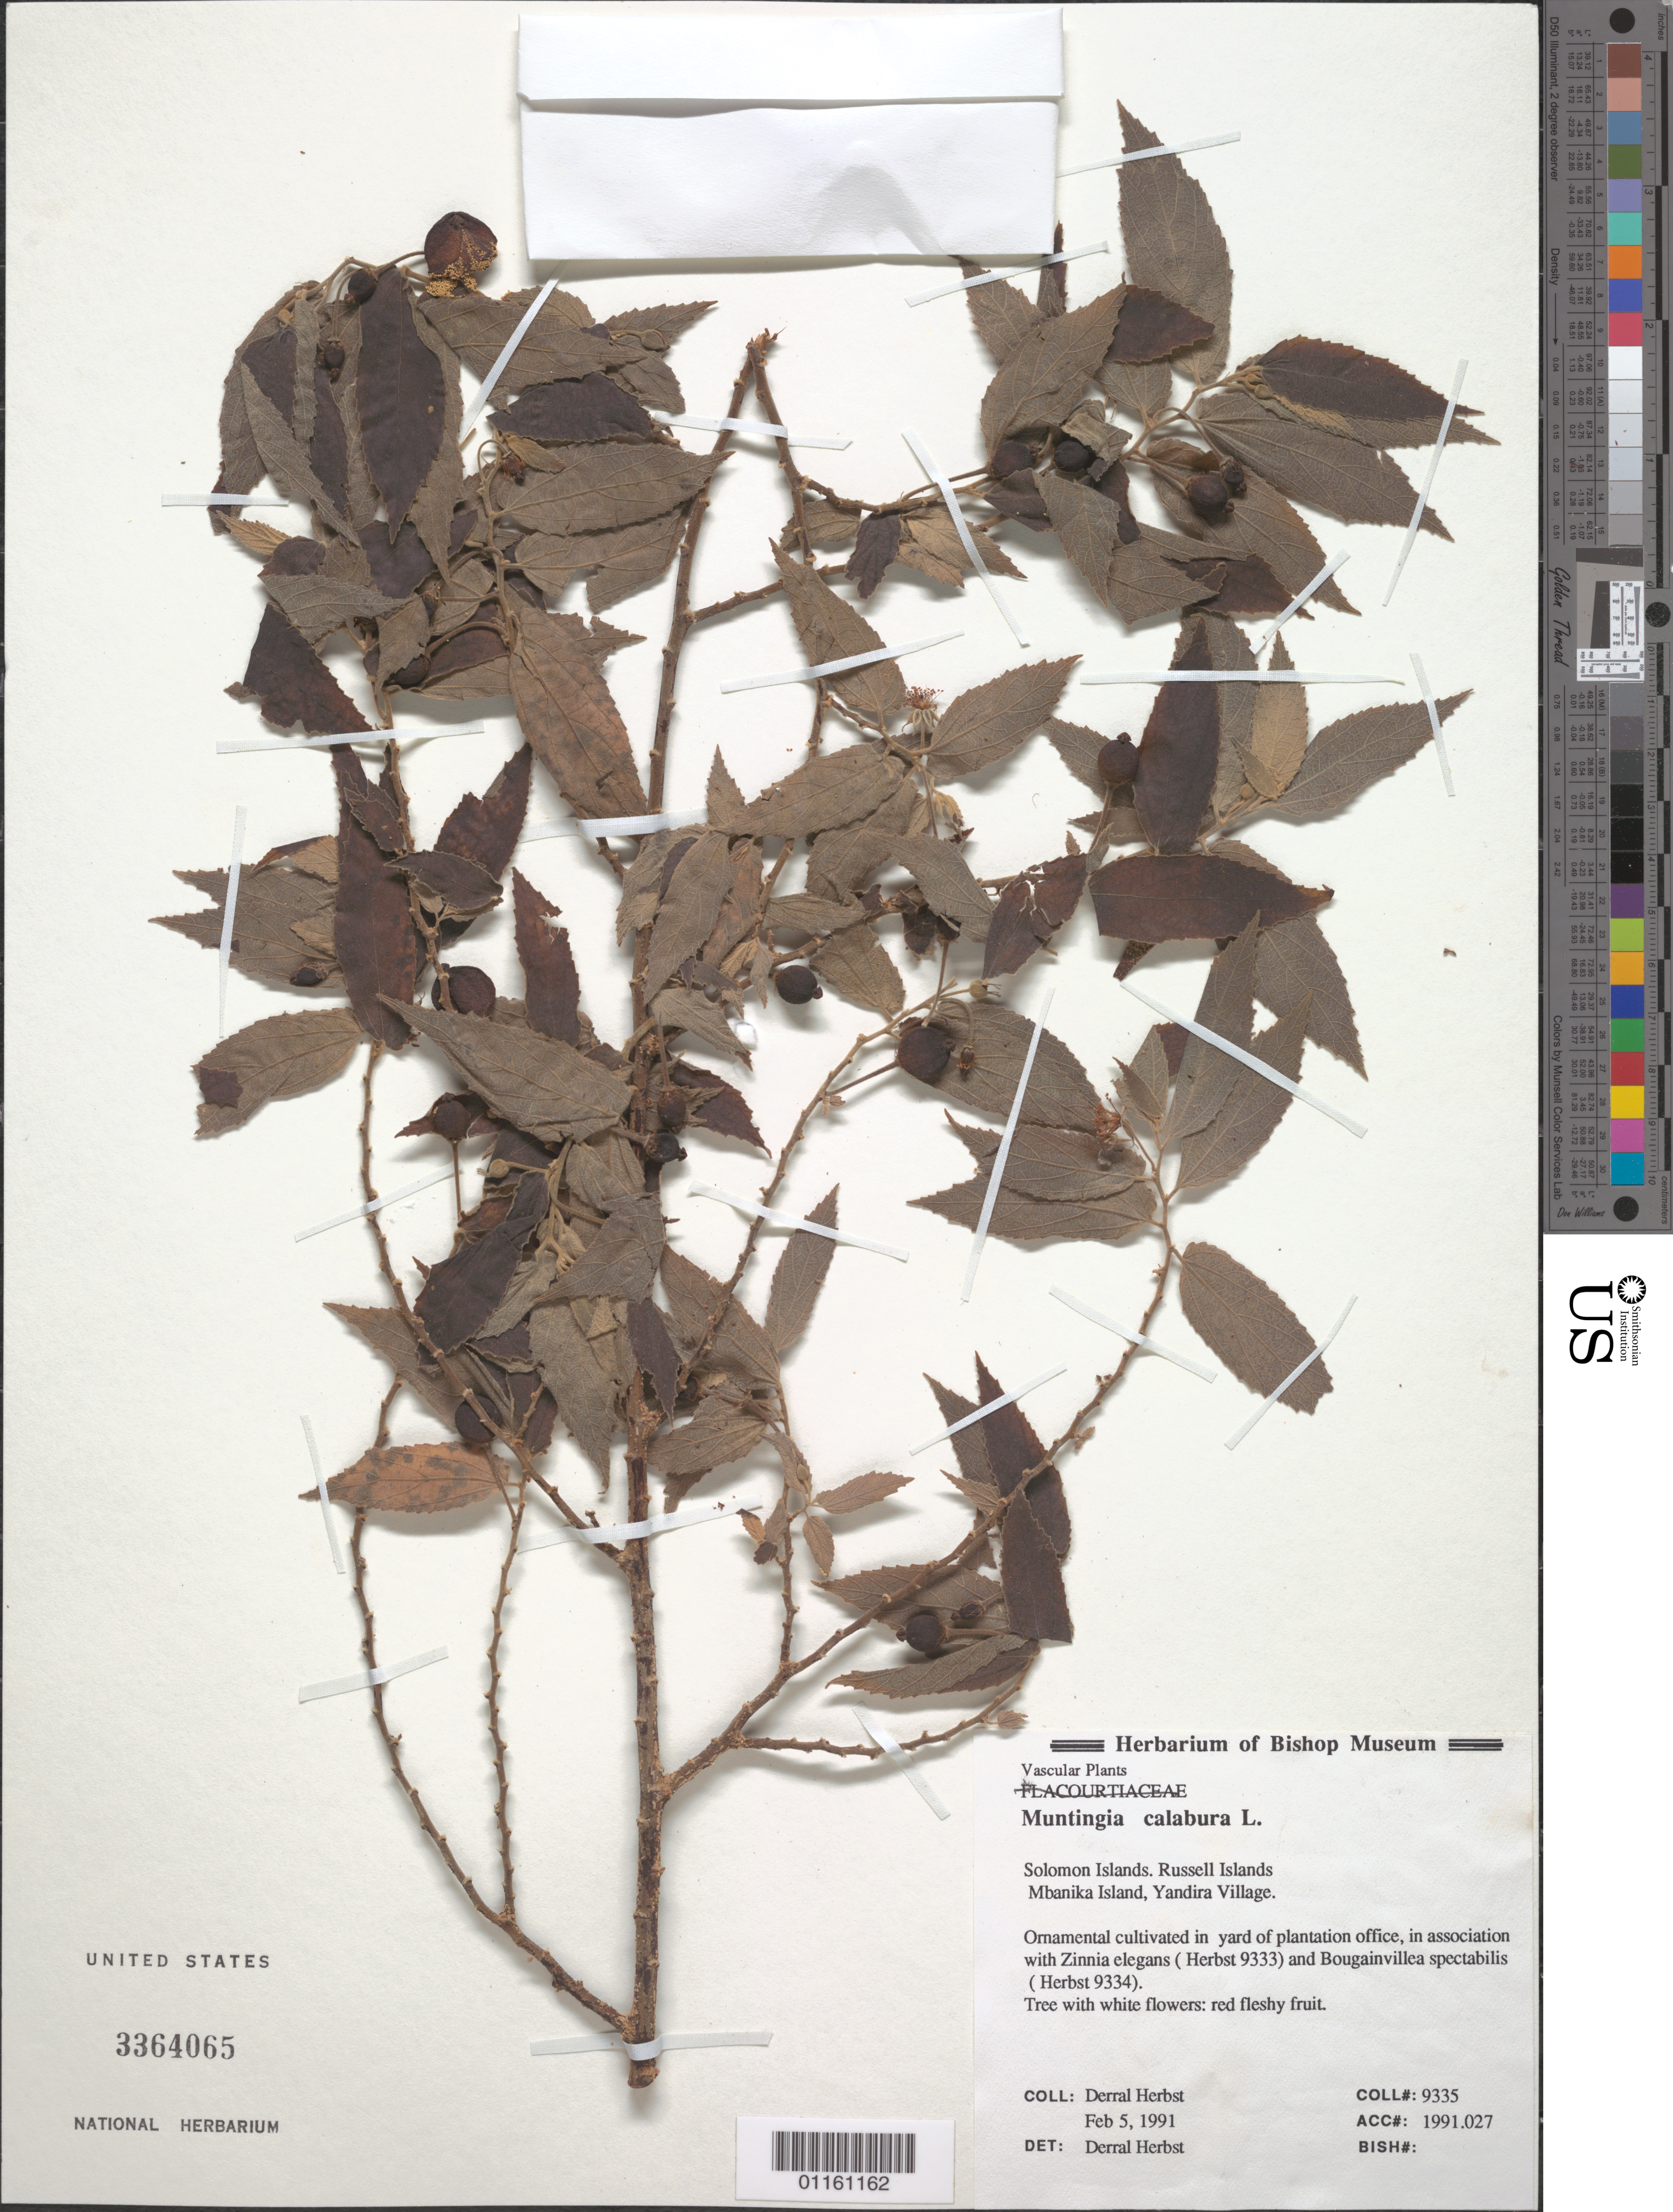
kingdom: Plantae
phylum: Tracheophyta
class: Magnoliopsida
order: Malvales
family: Muntingiaceae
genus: Muntingia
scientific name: Muntingia calabura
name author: L.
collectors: D. Herbst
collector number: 9335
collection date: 1991-02-05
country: Solomon Islands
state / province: Central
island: Mbanika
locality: Russell Islands, Mbanika Island, Yandira Village.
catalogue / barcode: US 3364065